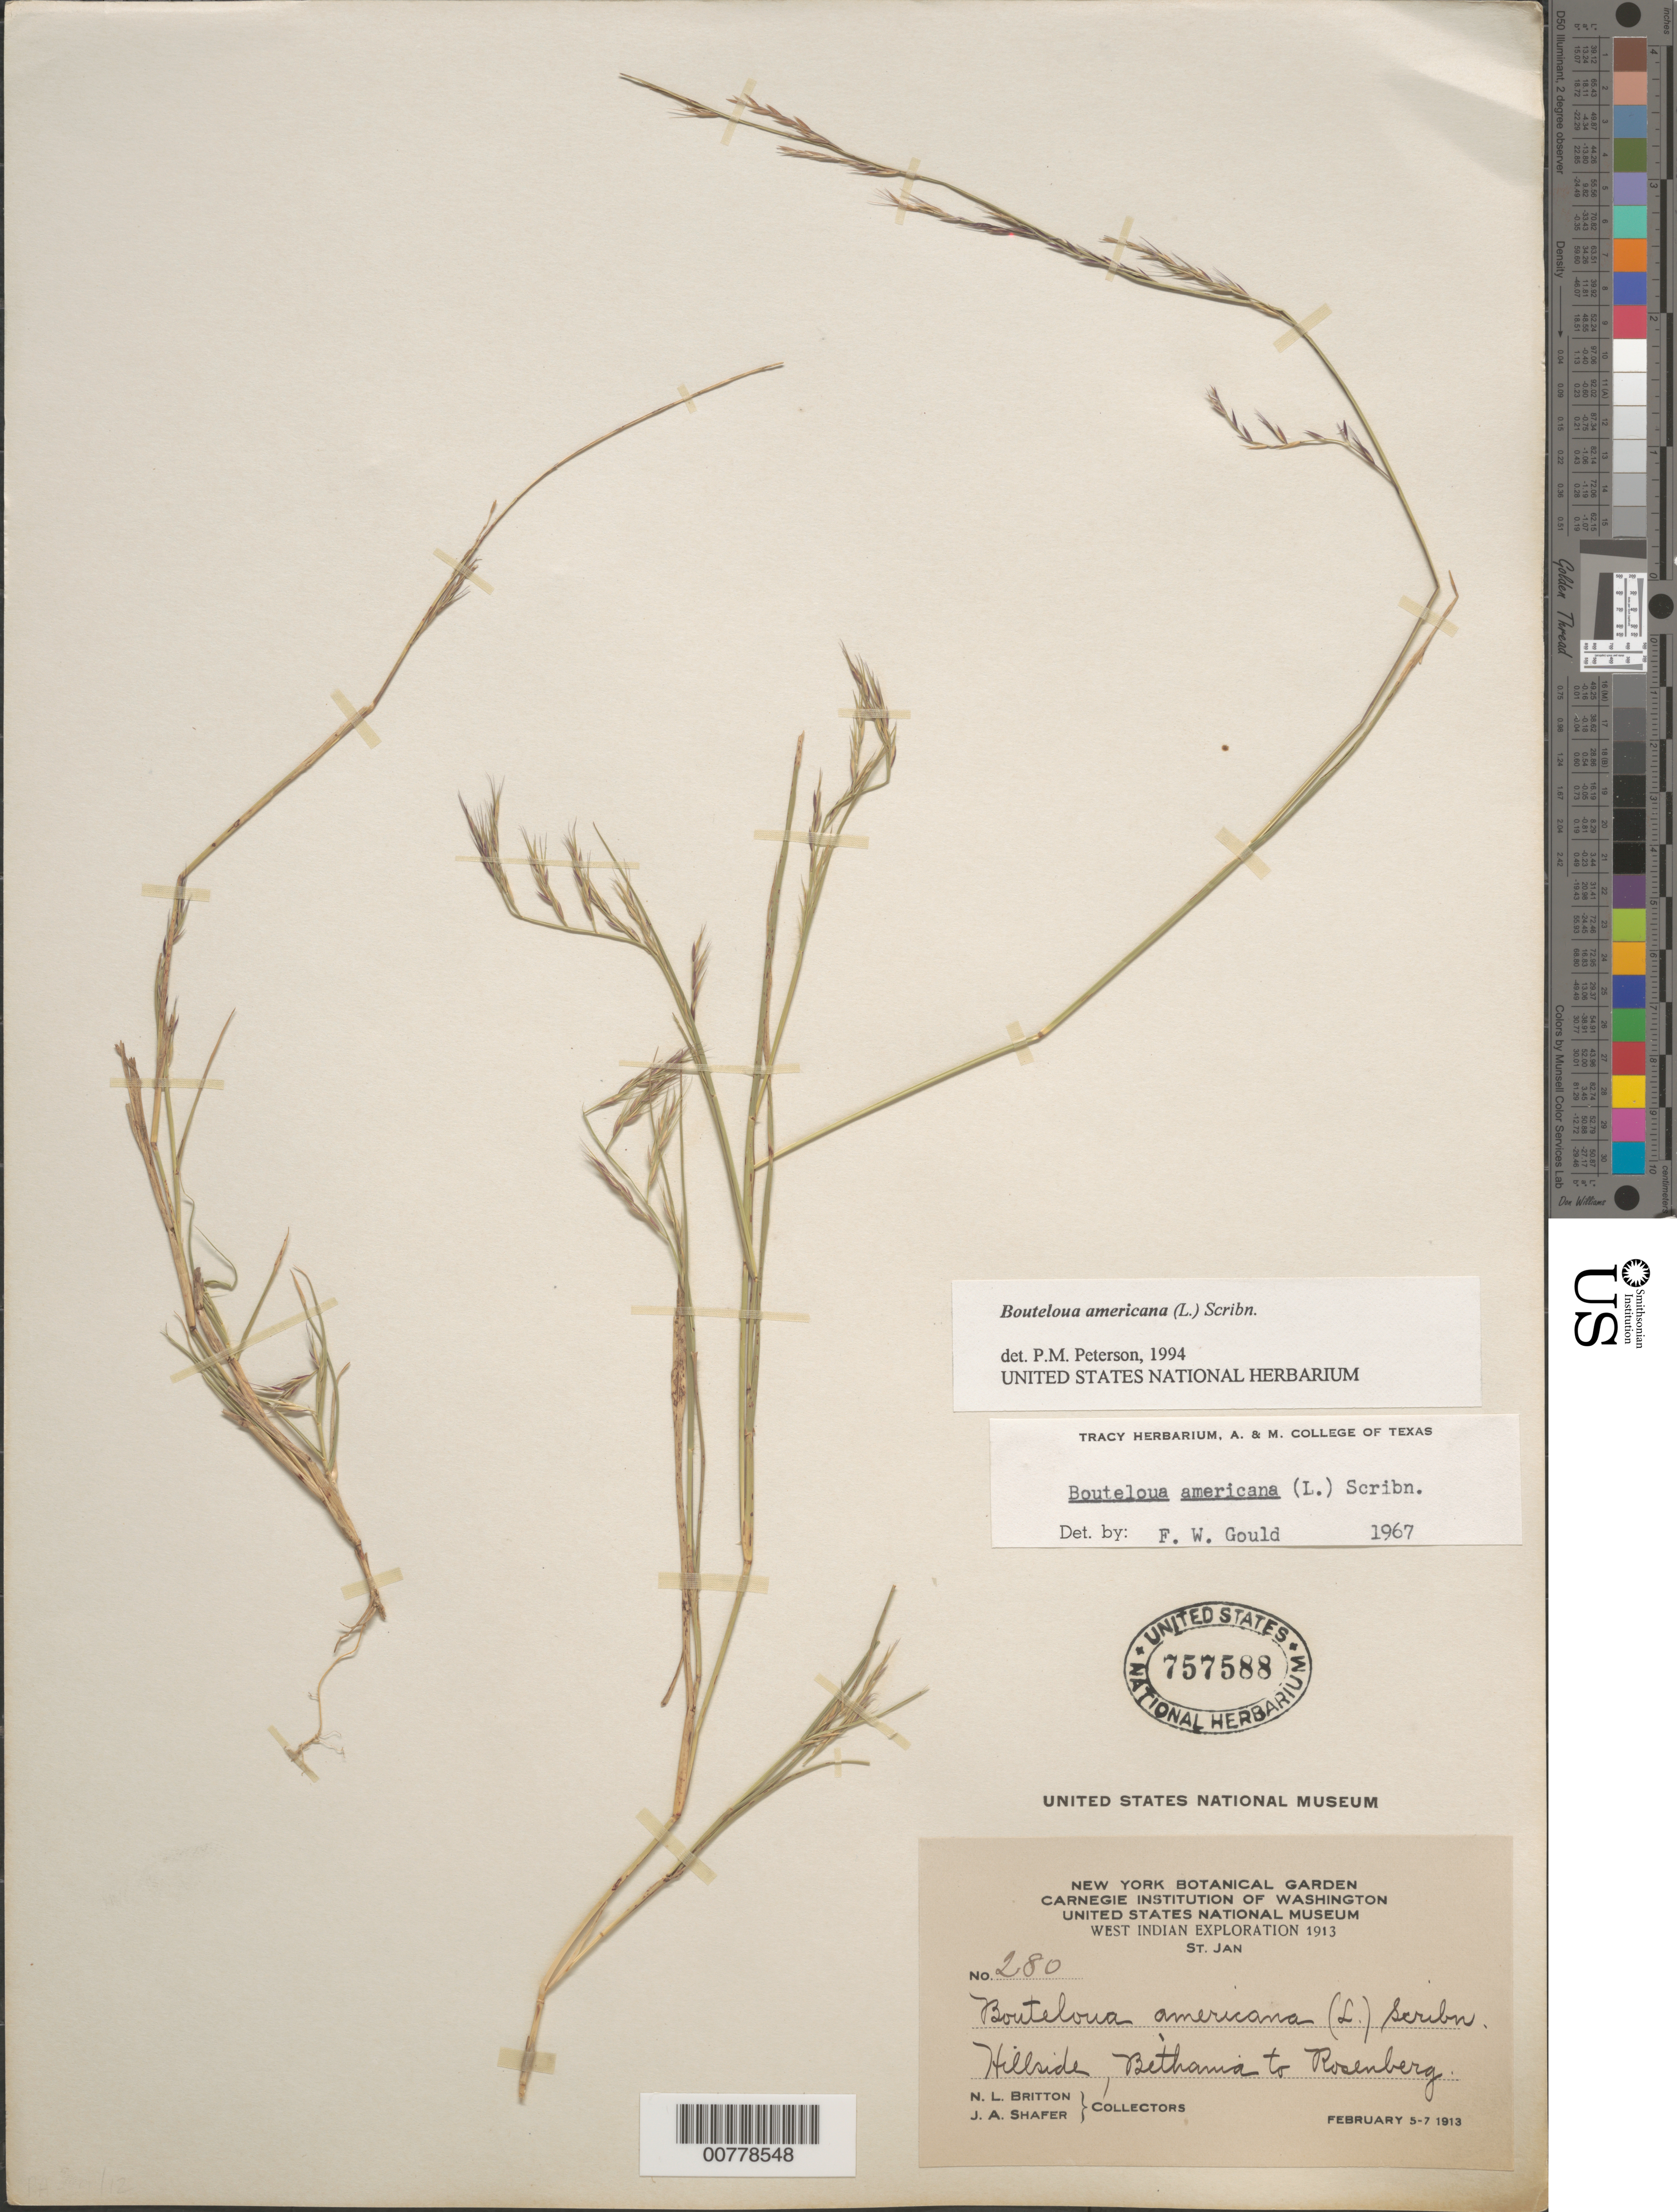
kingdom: Plantae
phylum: Tracheophyta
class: Liliopsida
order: Poales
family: Poaceae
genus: Bouteloua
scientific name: Bouteloua americana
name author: (L.) Scribn.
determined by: Peterson, Paul M., (BOT), Smithsonian Institution - National Museum of Natural History (UNITED STATES)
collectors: N. Britton & J. A. Shafer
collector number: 280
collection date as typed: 05 Feb 1913 to 07 Feb 1913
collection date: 1913-02-05/1913-02-07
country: U.S. Virgin Islands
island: St. John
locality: St. John; Bethany to Rosenberg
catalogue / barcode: US 757588